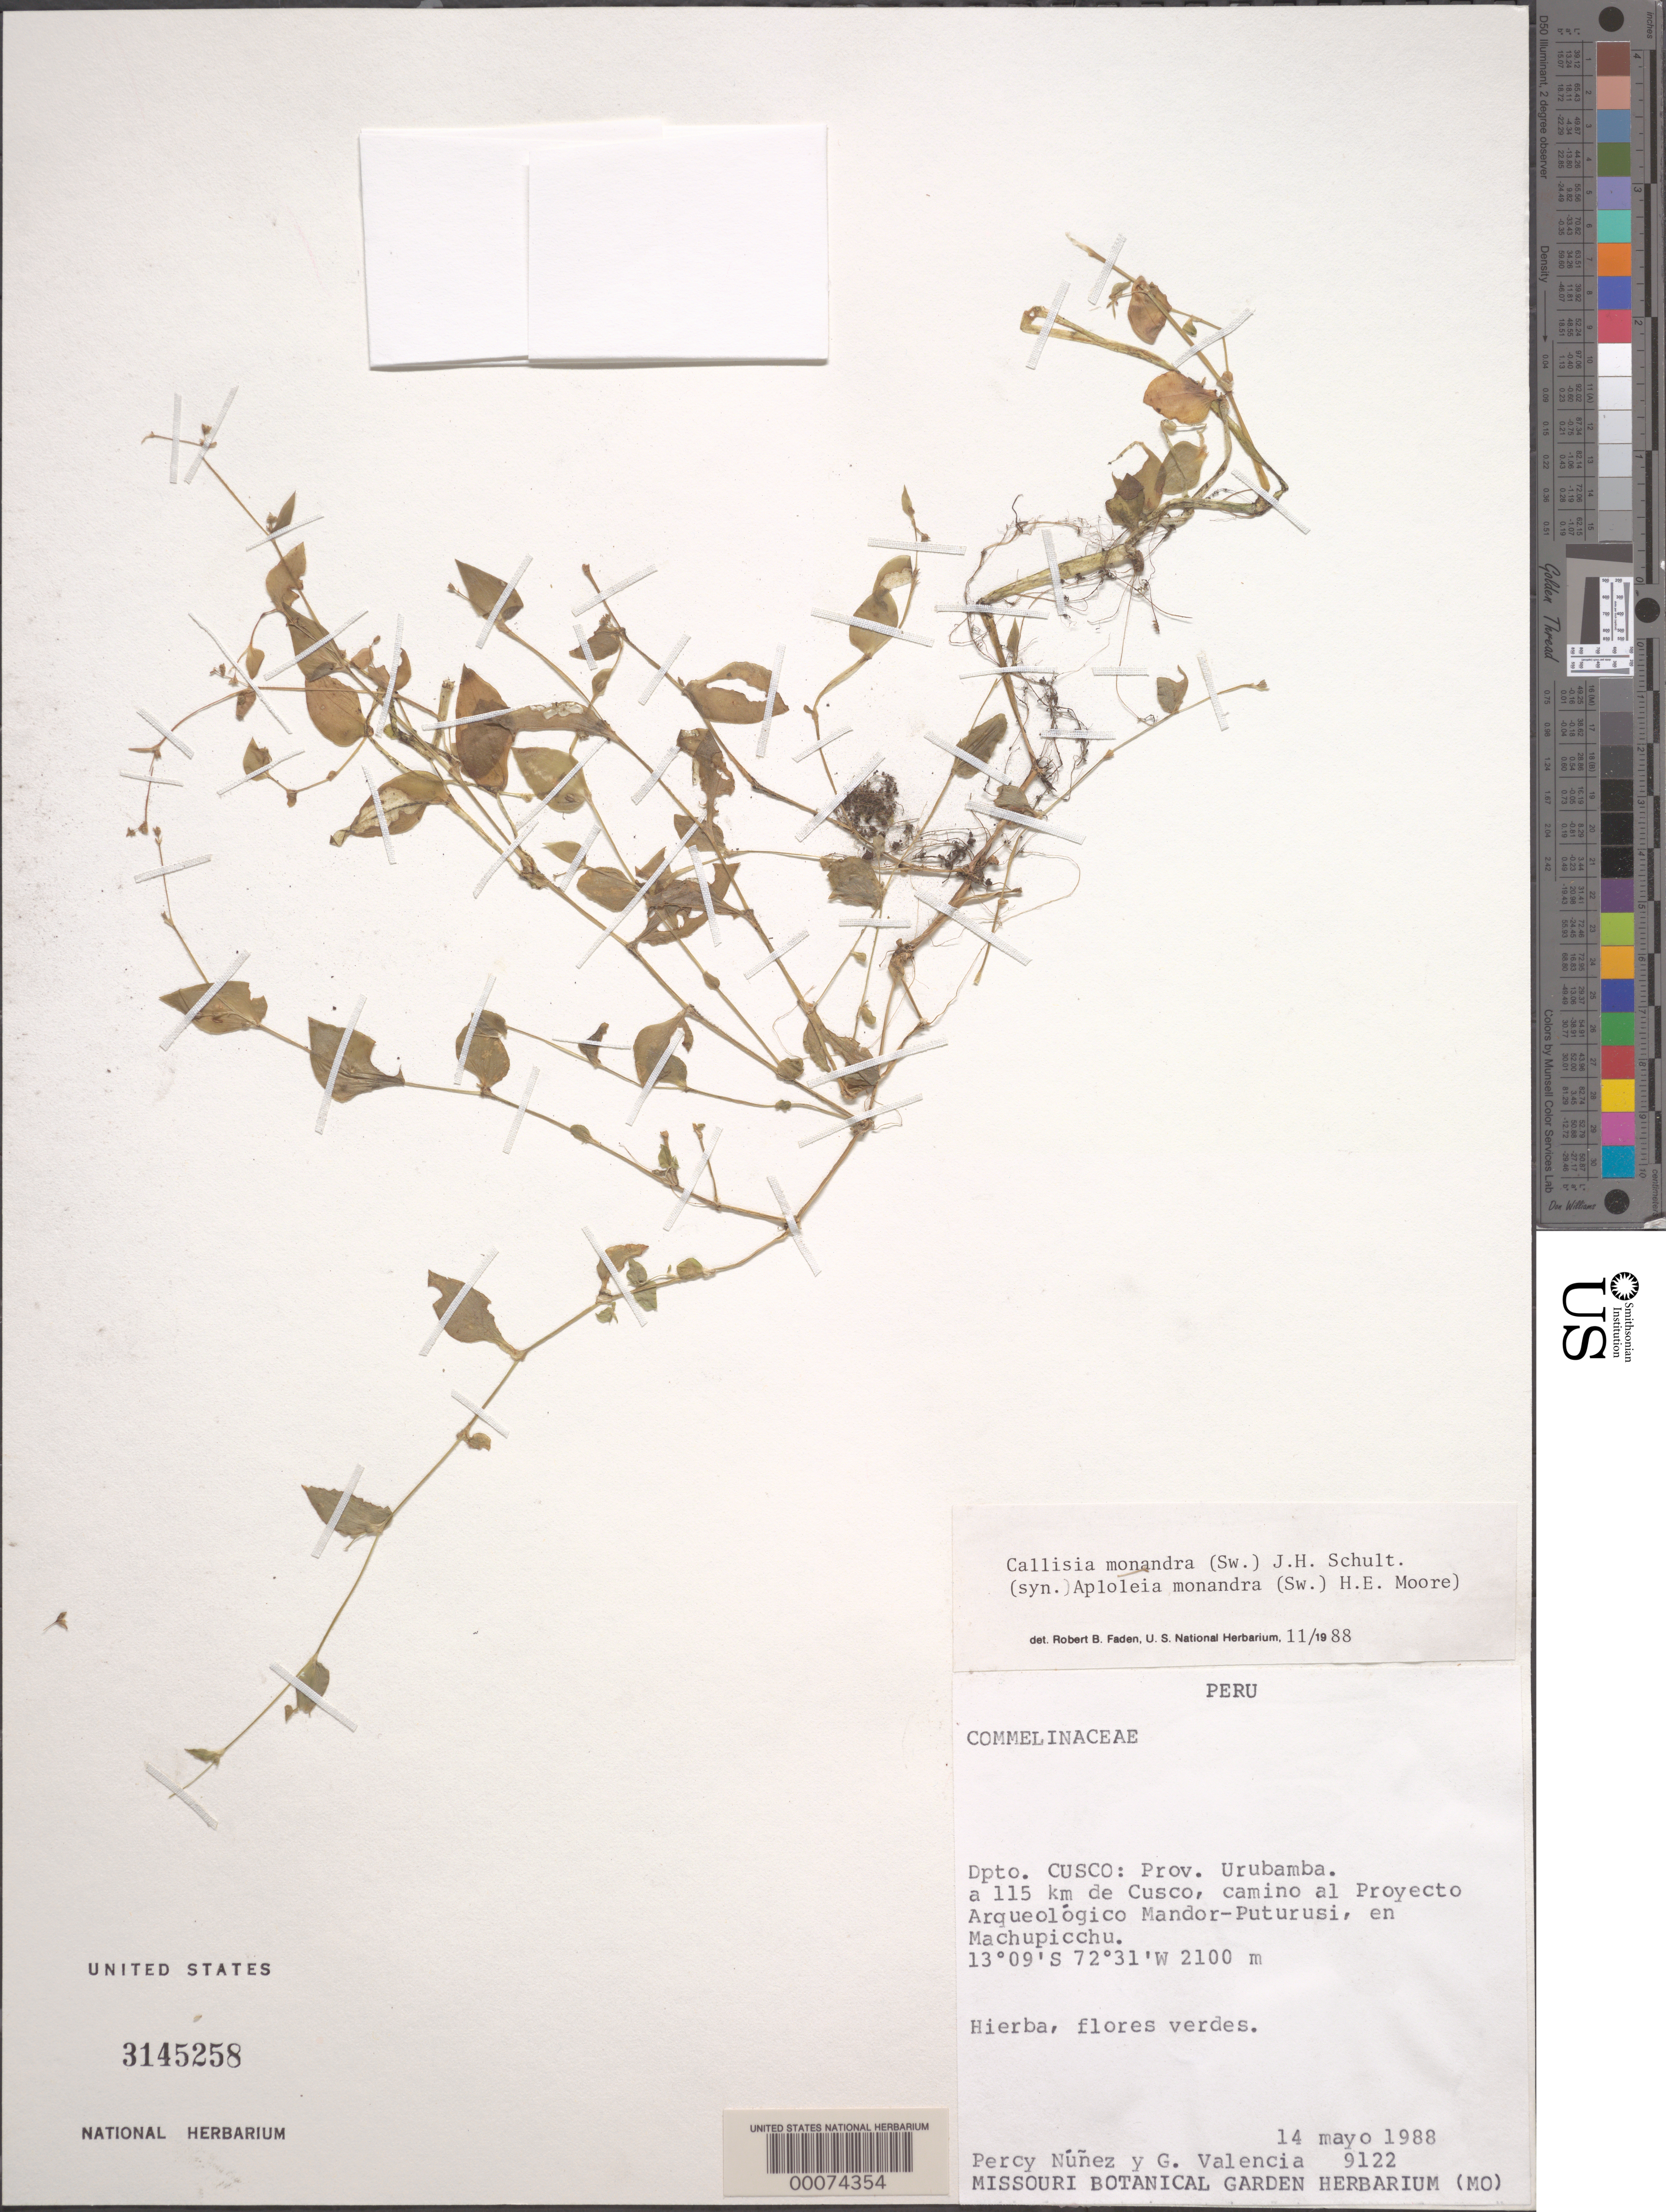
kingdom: Plantae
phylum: Tracheophyta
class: Liliopsida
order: Commelinales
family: Commelinaceae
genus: Tradescantia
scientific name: Tradescantia monandra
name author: Sw.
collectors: P. Nuñez V. & G. Valencia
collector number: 9122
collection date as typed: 14 May 1988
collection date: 1988-05-14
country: Peru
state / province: Cusco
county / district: Urubamba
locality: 115 km of Cuzco, Proyecto Arqueológico Mandor-Puturusi Road, Machupicchu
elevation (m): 2100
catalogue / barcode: US 3145258